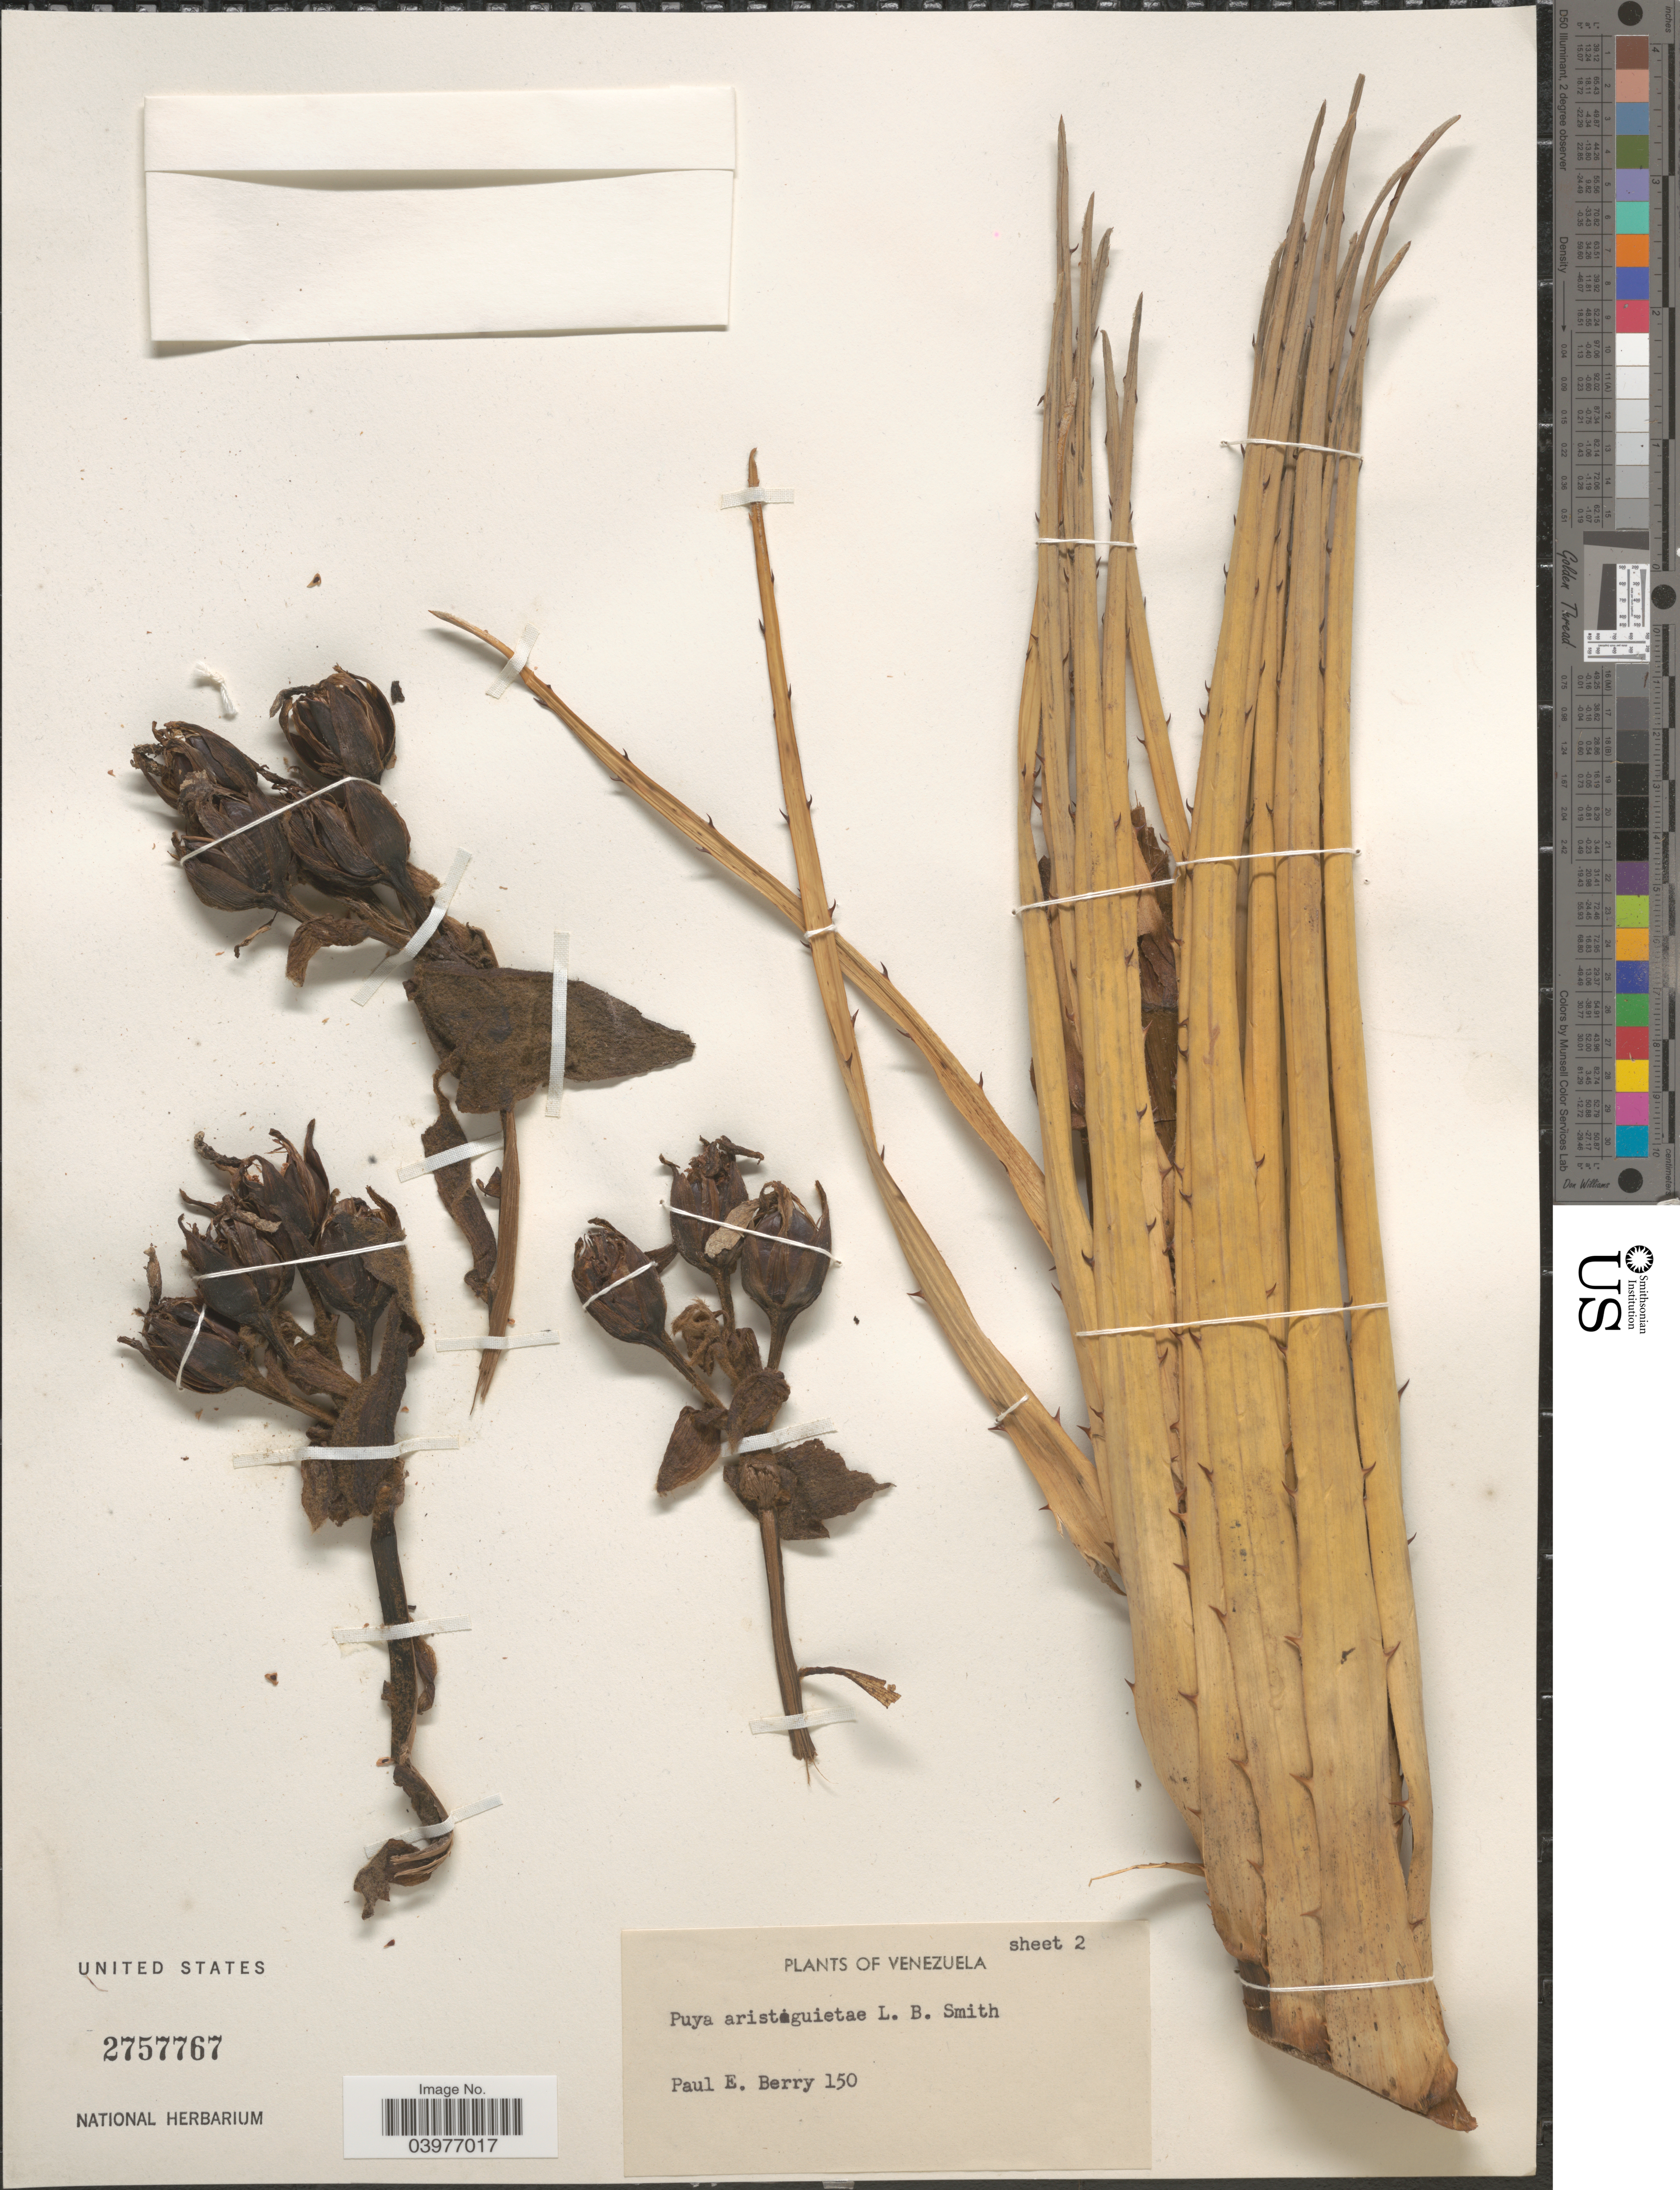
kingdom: Plantae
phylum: Tracheophyta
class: Liliopsida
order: Poales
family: Bromeliaceae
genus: Puya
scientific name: Puya aristeguietae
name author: L.B. Sm.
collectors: P. E. Berry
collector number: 150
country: Venezuela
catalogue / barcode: US 2757767